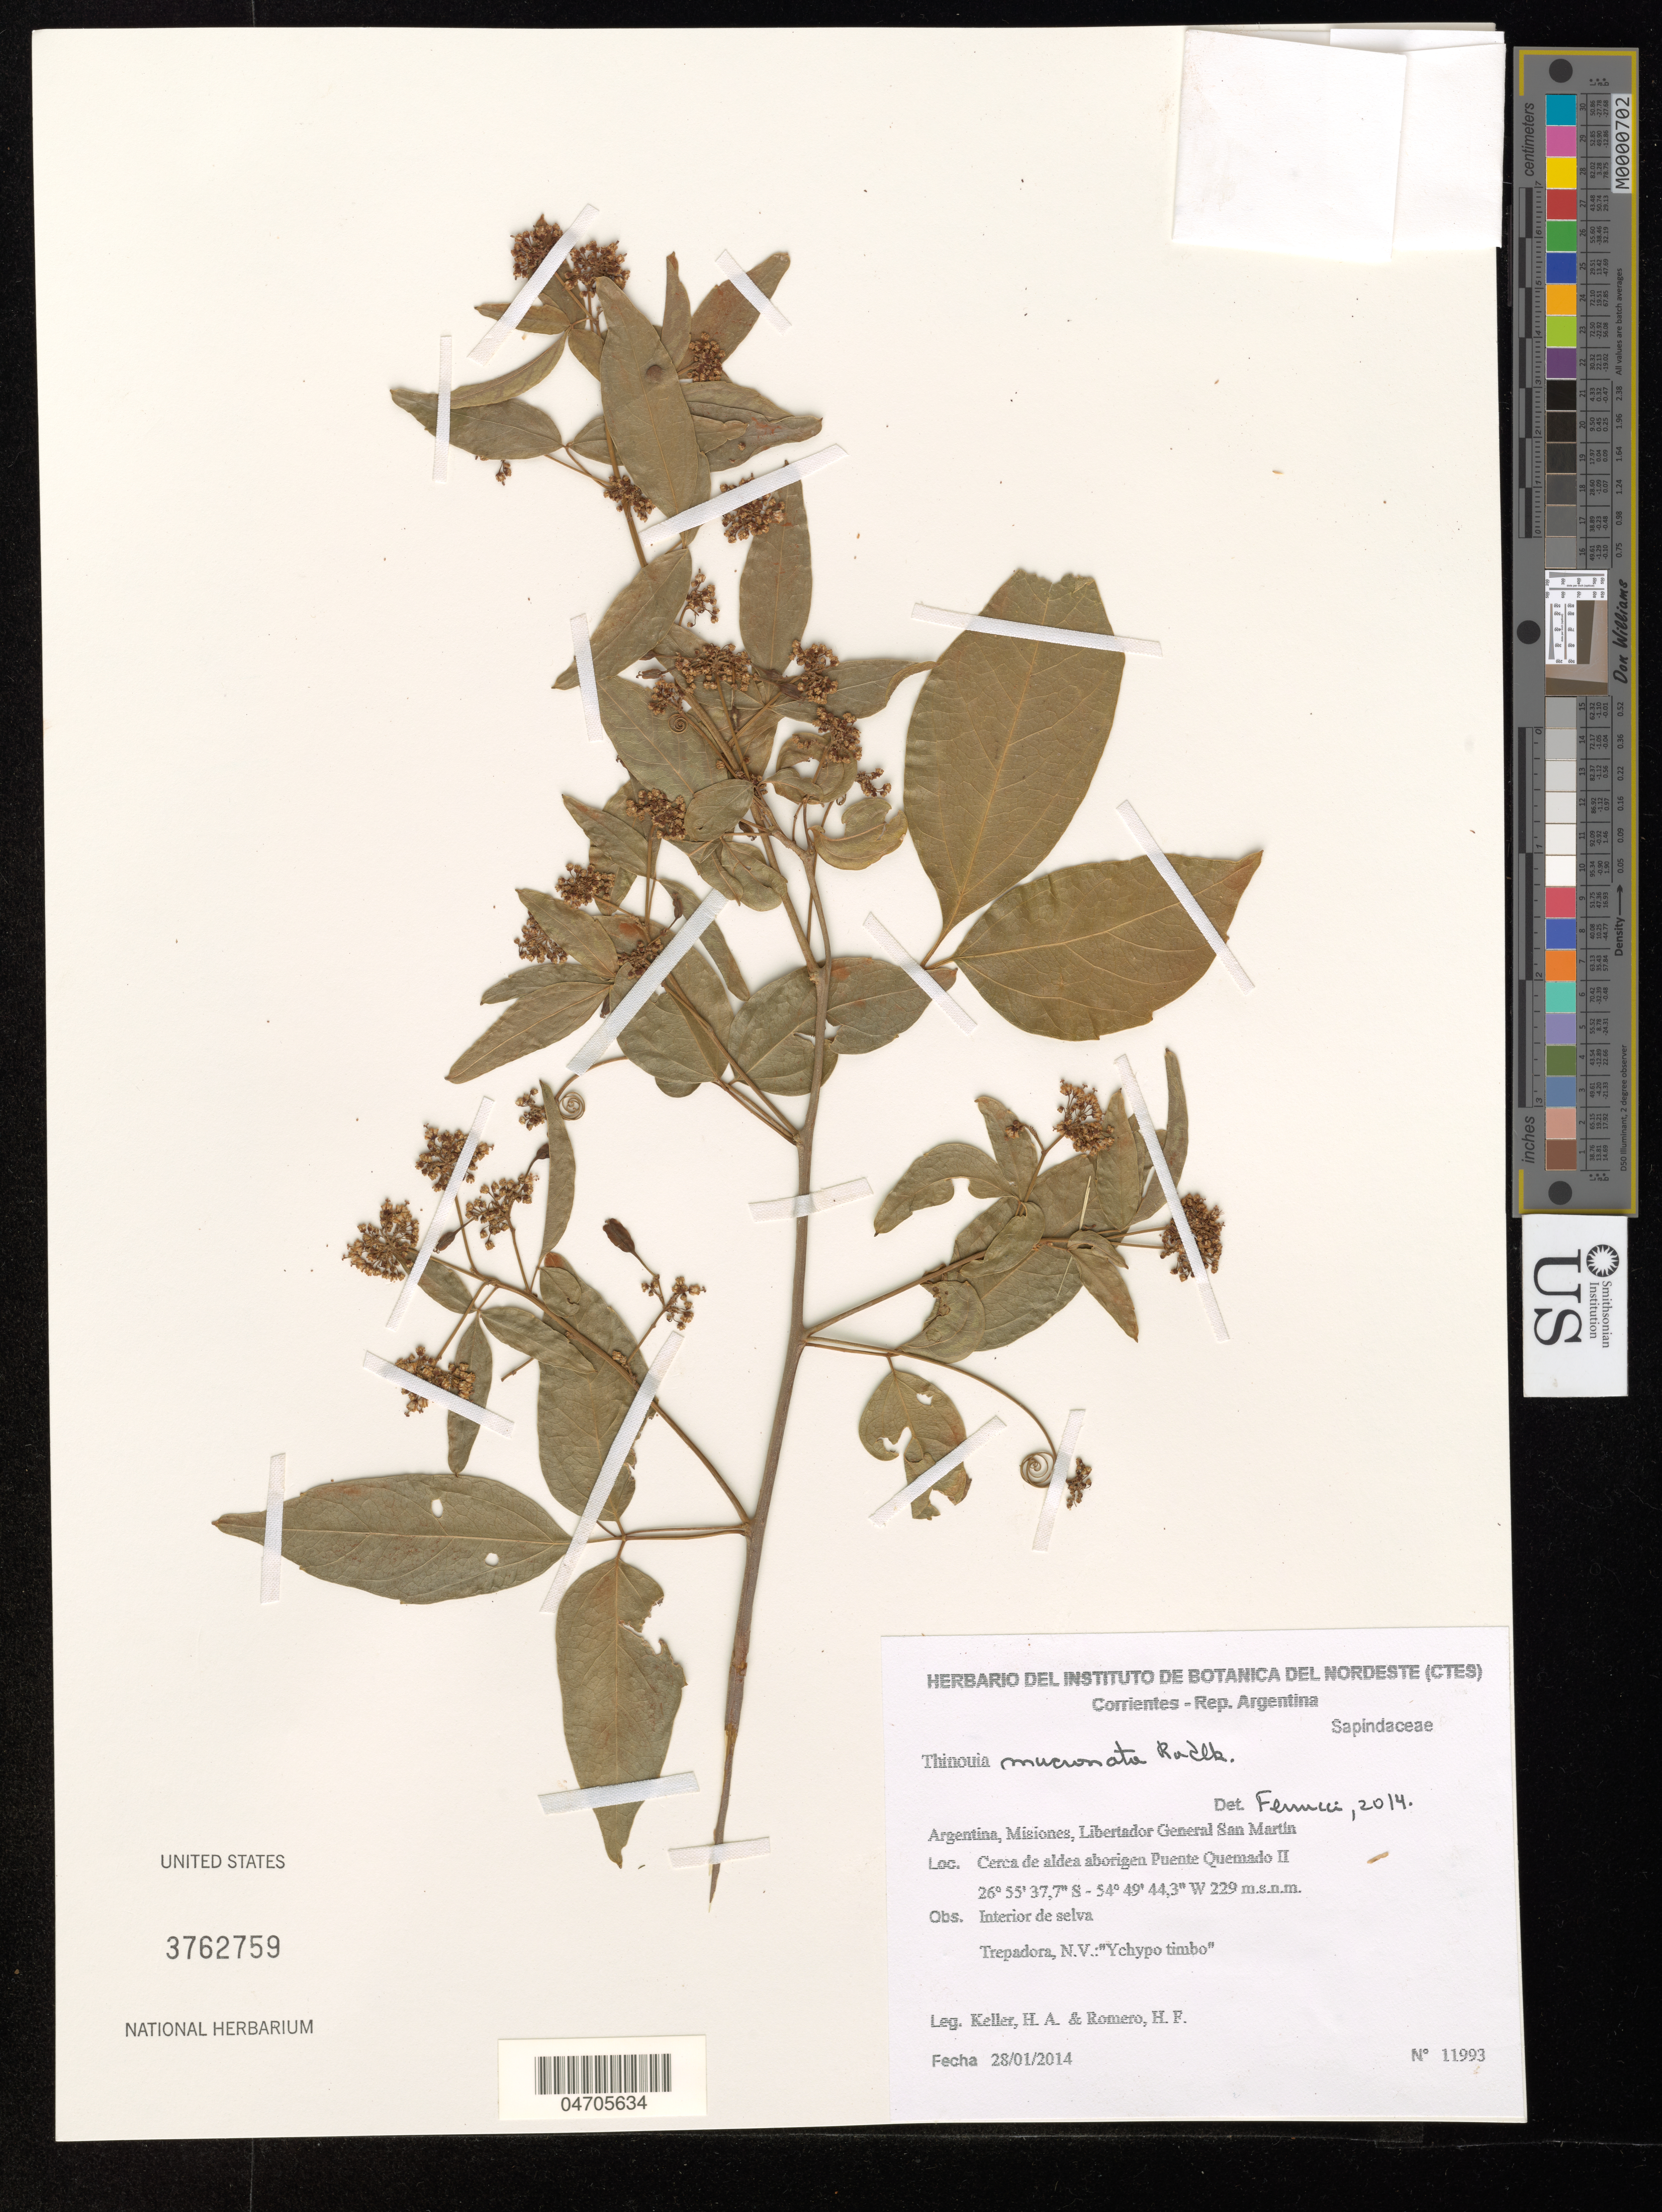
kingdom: Plantae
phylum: Tracheophyta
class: Magnoliopsida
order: Sapindales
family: Sapindaceae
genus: Thinouia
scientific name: Thinouia mucronata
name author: Radlk.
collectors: H. Keller & H. Romero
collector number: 11993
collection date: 2014-01-28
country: Argentina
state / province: Misiones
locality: Libertador General San Martin. Cerda de aldea aborigen Puente Quemado II.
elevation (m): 229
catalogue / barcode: US 3762759